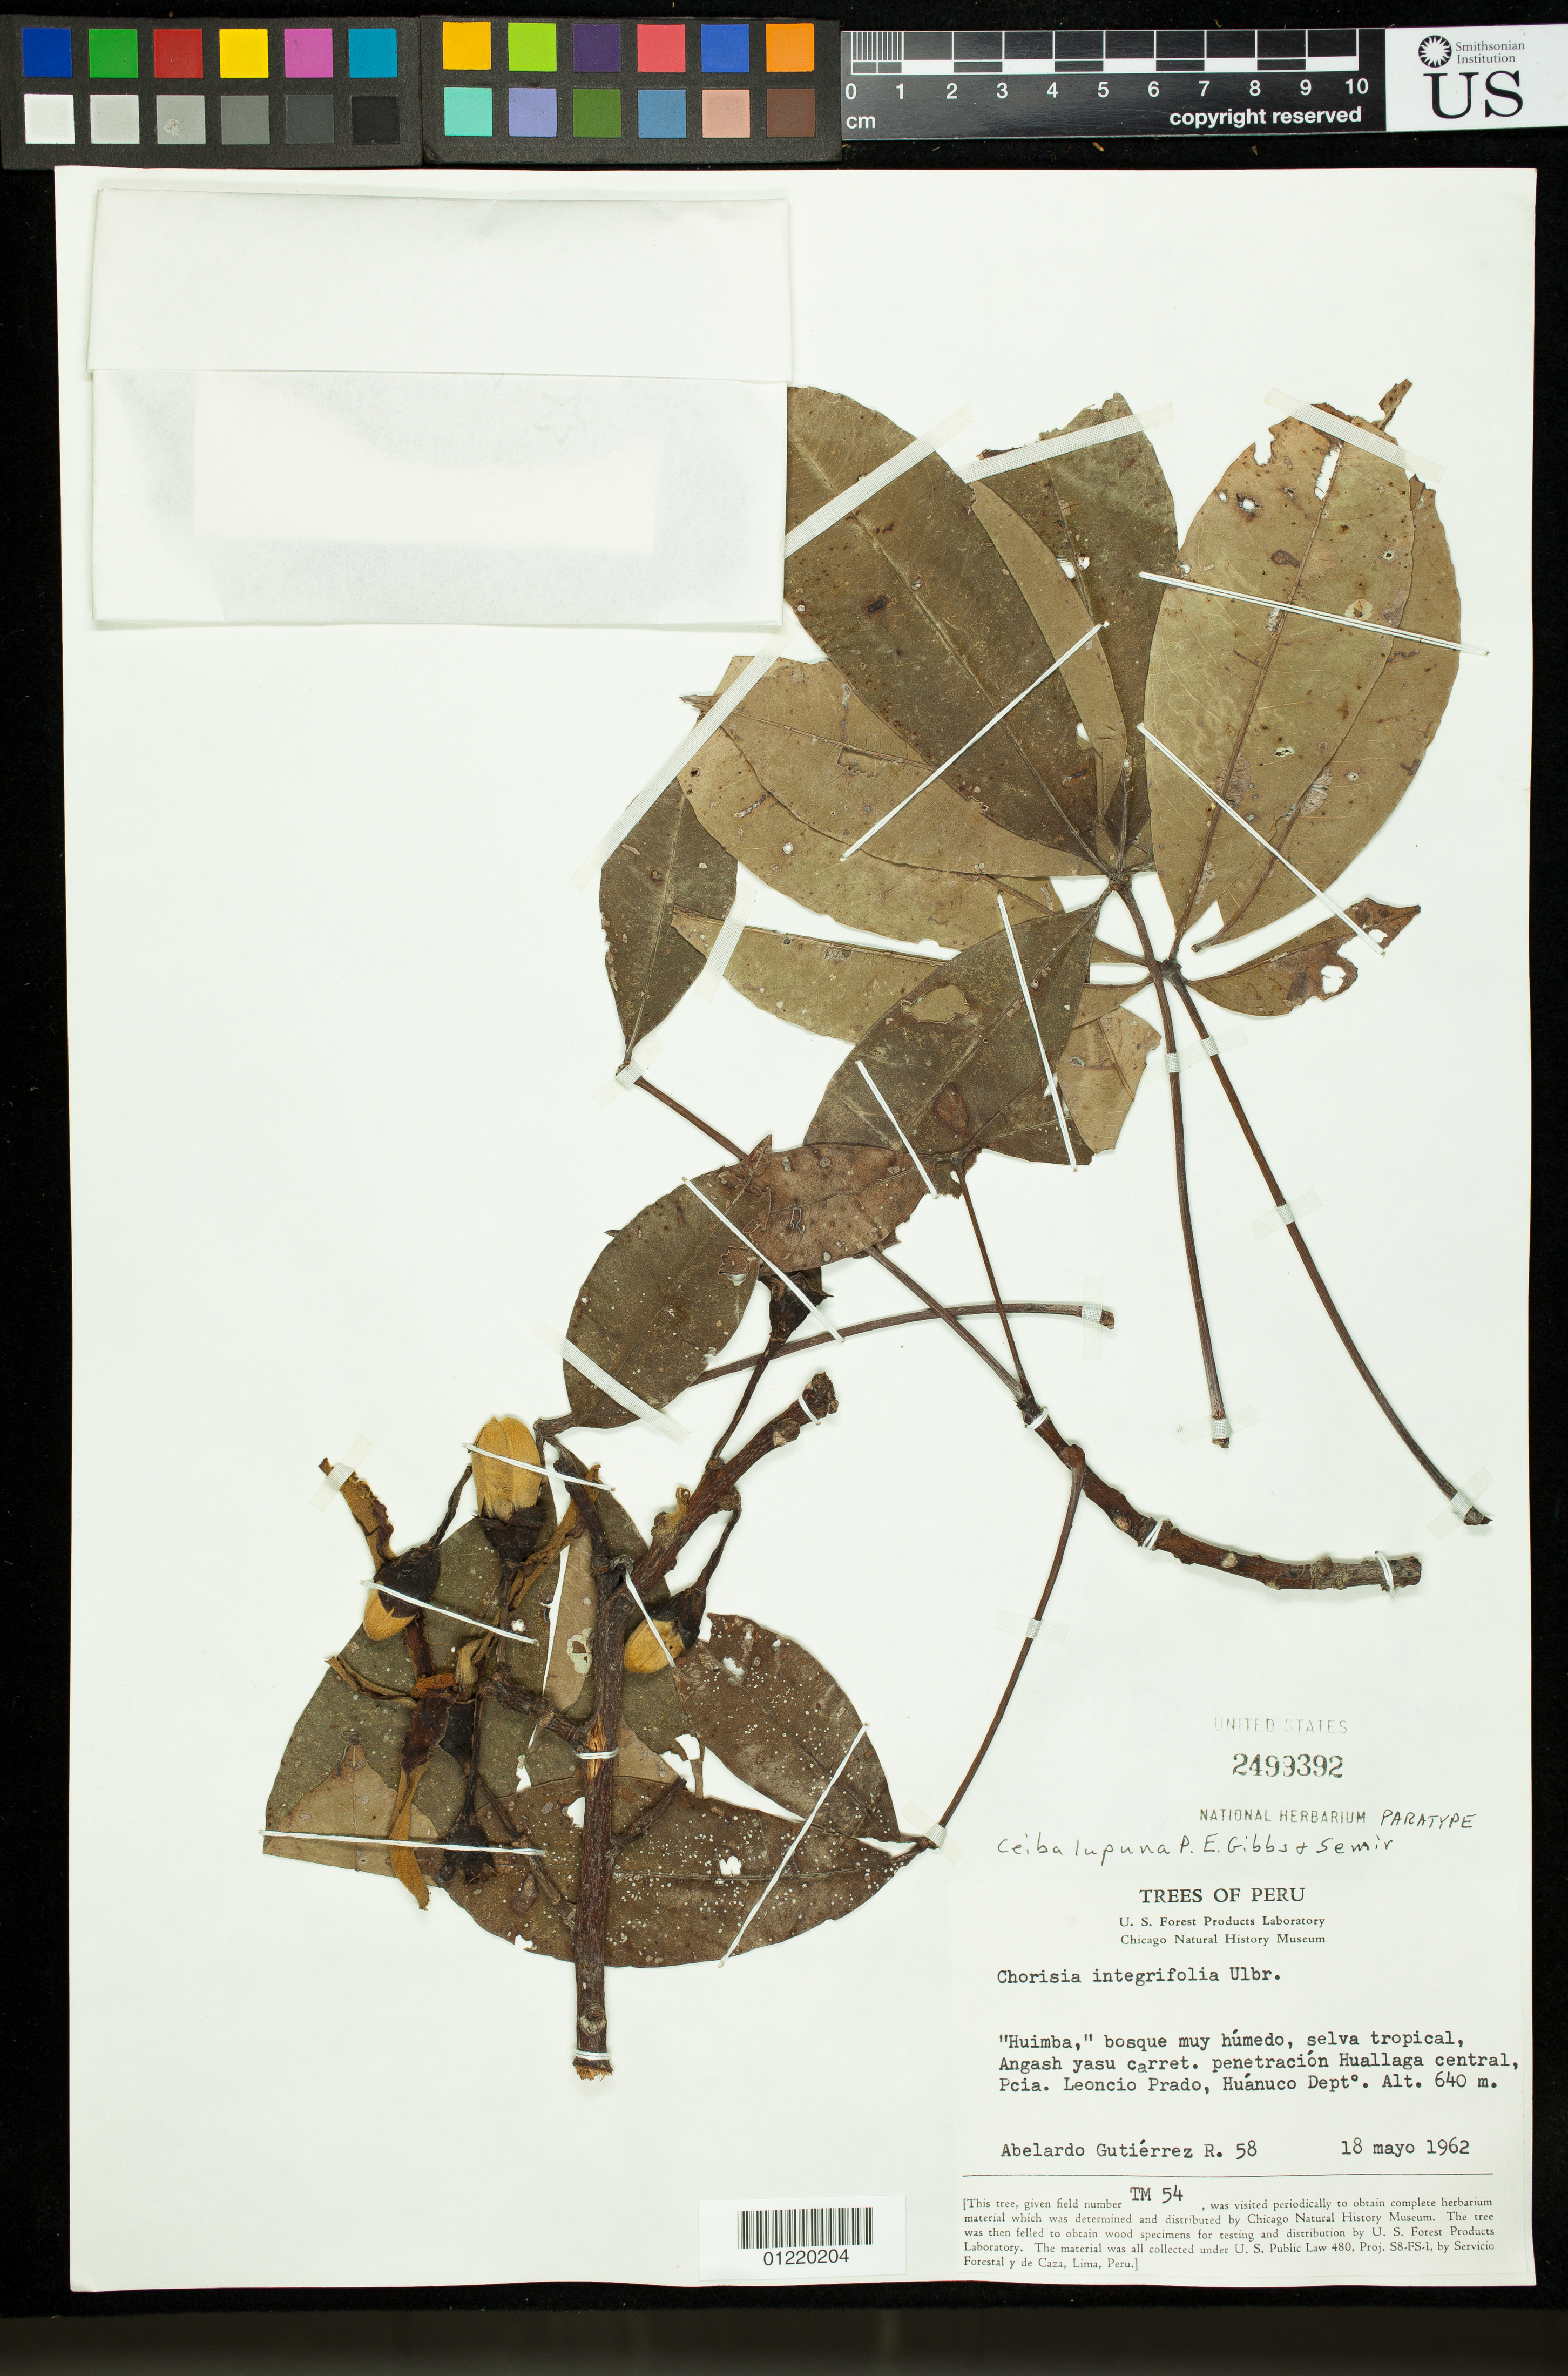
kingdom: Plantae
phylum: Tracheophyta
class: Magnoliopsida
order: Malvales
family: Malvaceae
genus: Ceiba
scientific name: Ceiba lupuna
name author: Gibbs & Semir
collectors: A. Gutiérrez Ruíz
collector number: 58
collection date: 1962-05-18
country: Peru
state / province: Huánuco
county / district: Leoncio Prado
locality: Penetración Huallaga central.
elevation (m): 640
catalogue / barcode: US 2499392